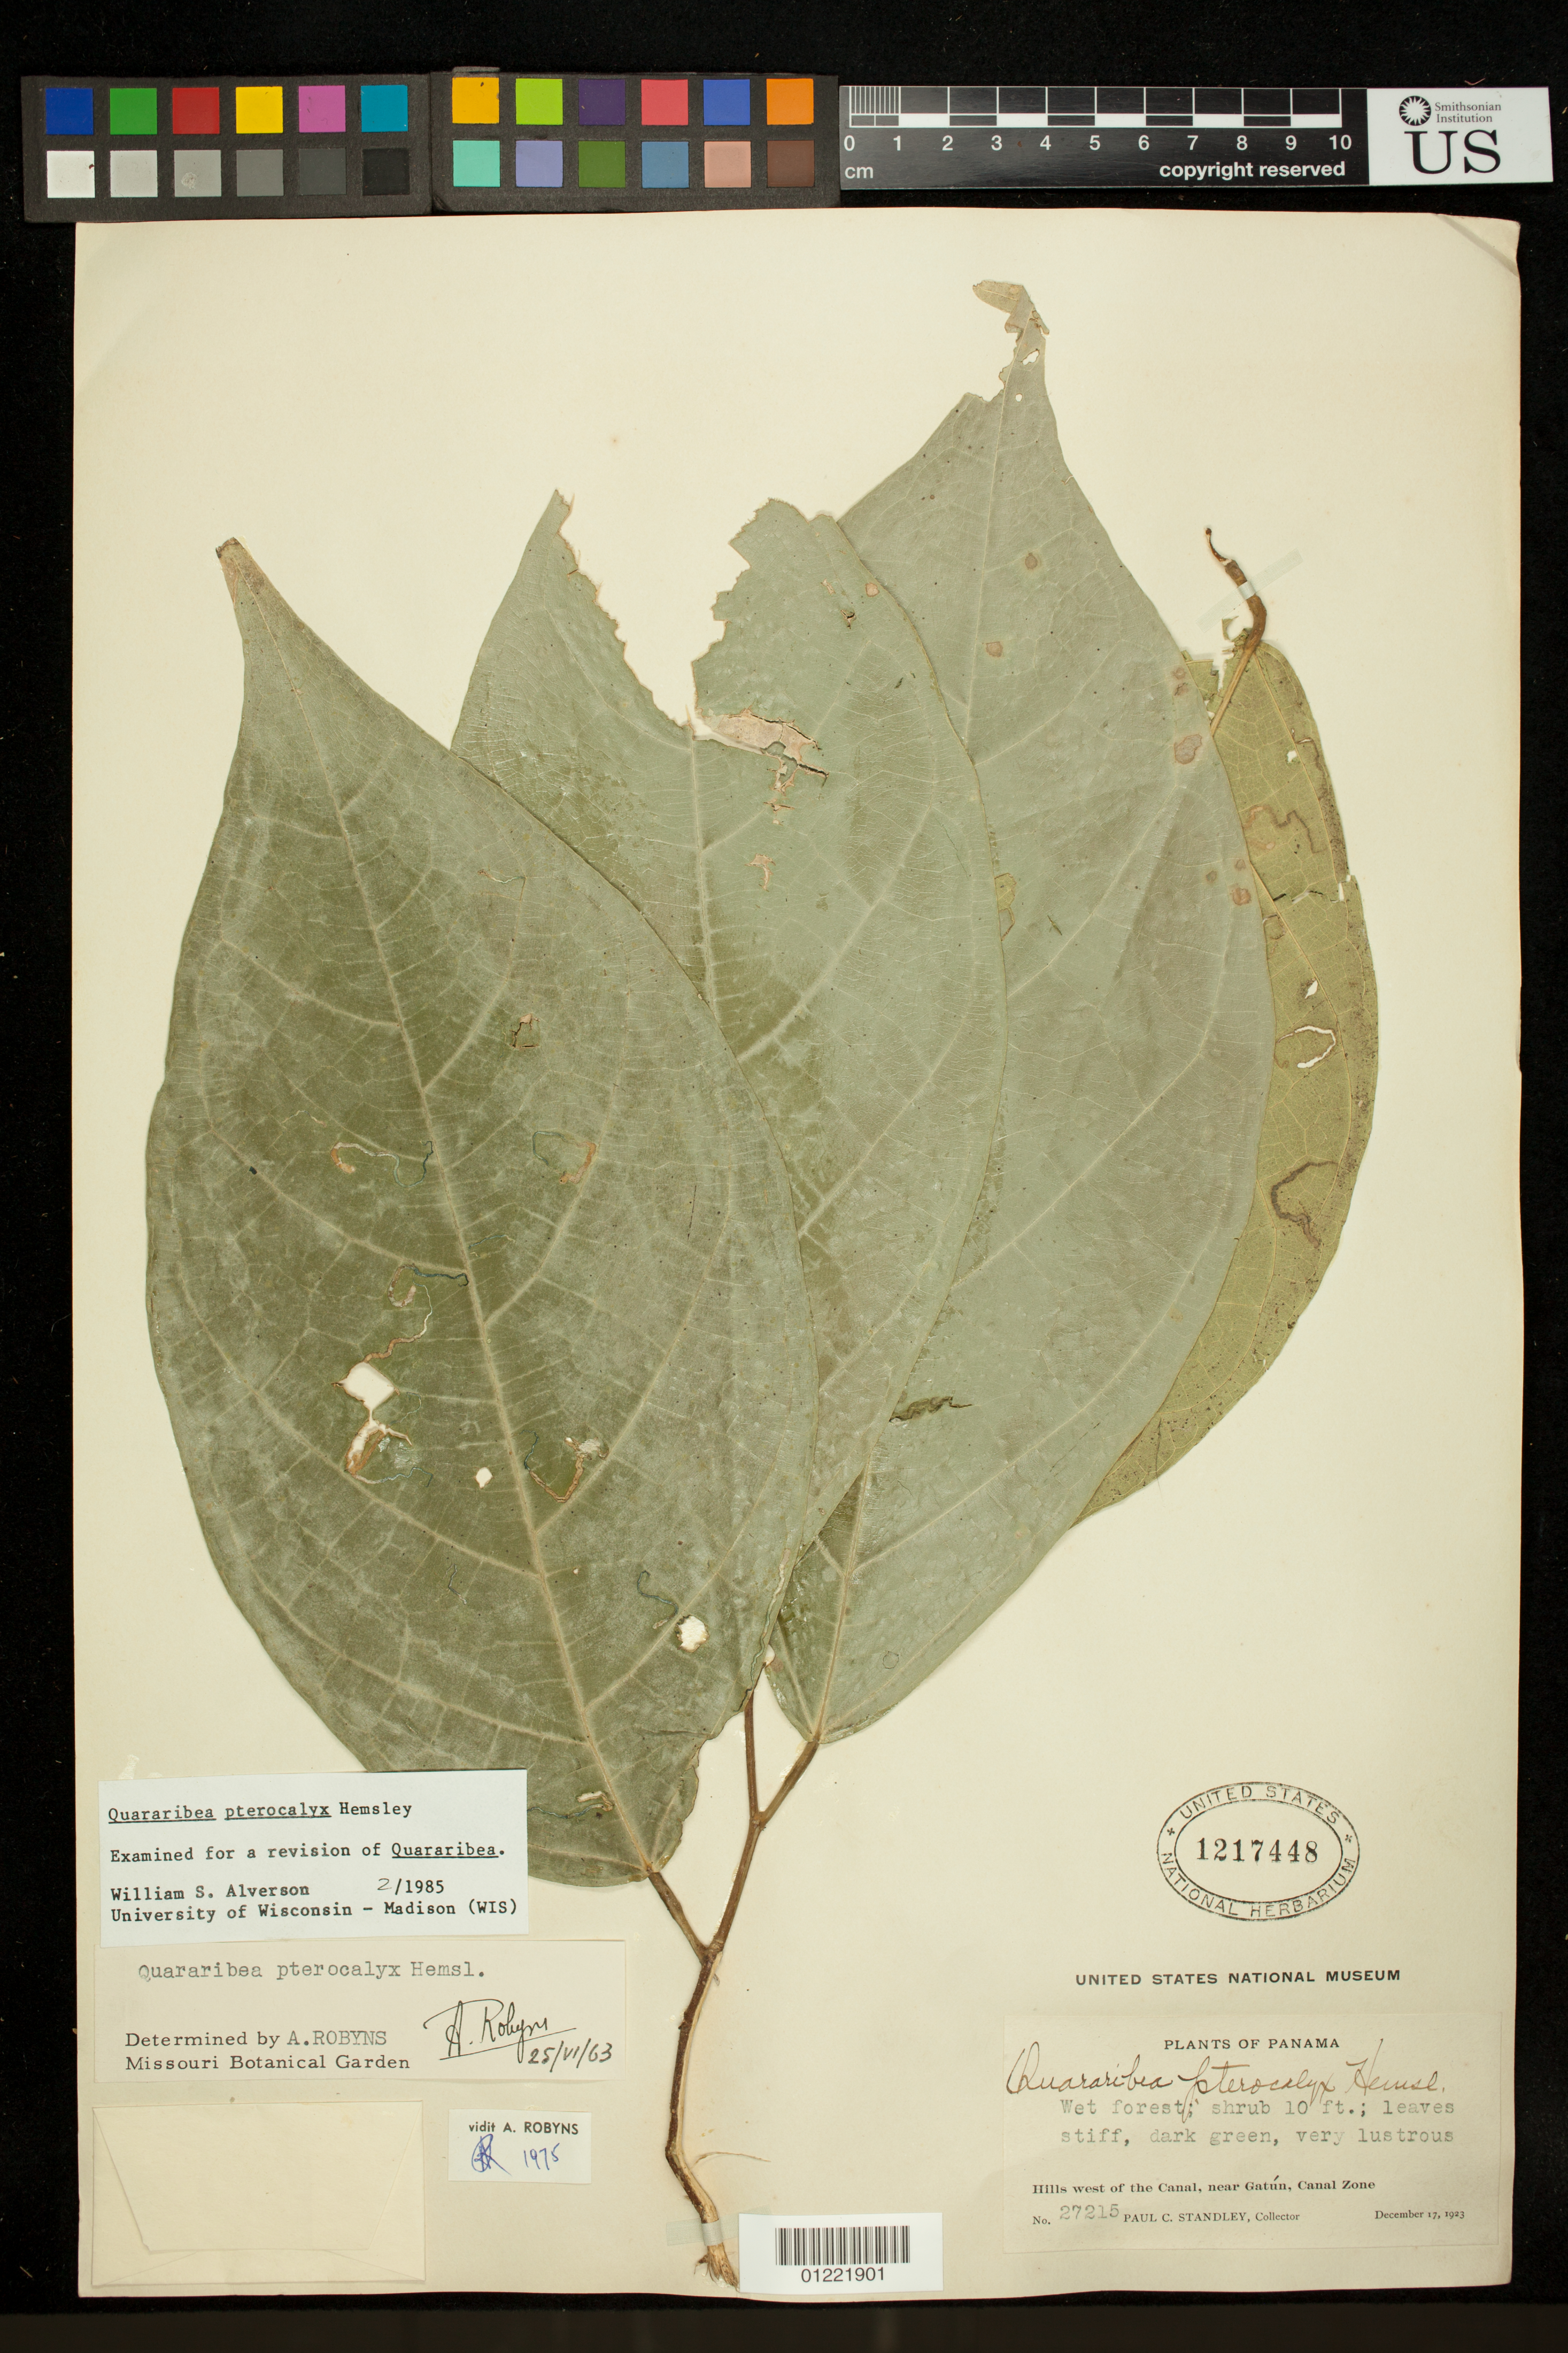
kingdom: Plantae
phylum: Tracheophyta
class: Magnoliopsida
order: Malvales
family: Malvaceae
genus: Quararibea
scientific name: Quararibea pterocalyx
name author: Hemsl.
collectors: P. C. Standley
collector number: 27215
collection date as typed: Dec 17 1923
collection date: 1923-12-17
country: Panama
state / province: Colón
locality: Hills west of the Canal, near Gatun, Canal Zone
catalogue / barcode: US 1217448